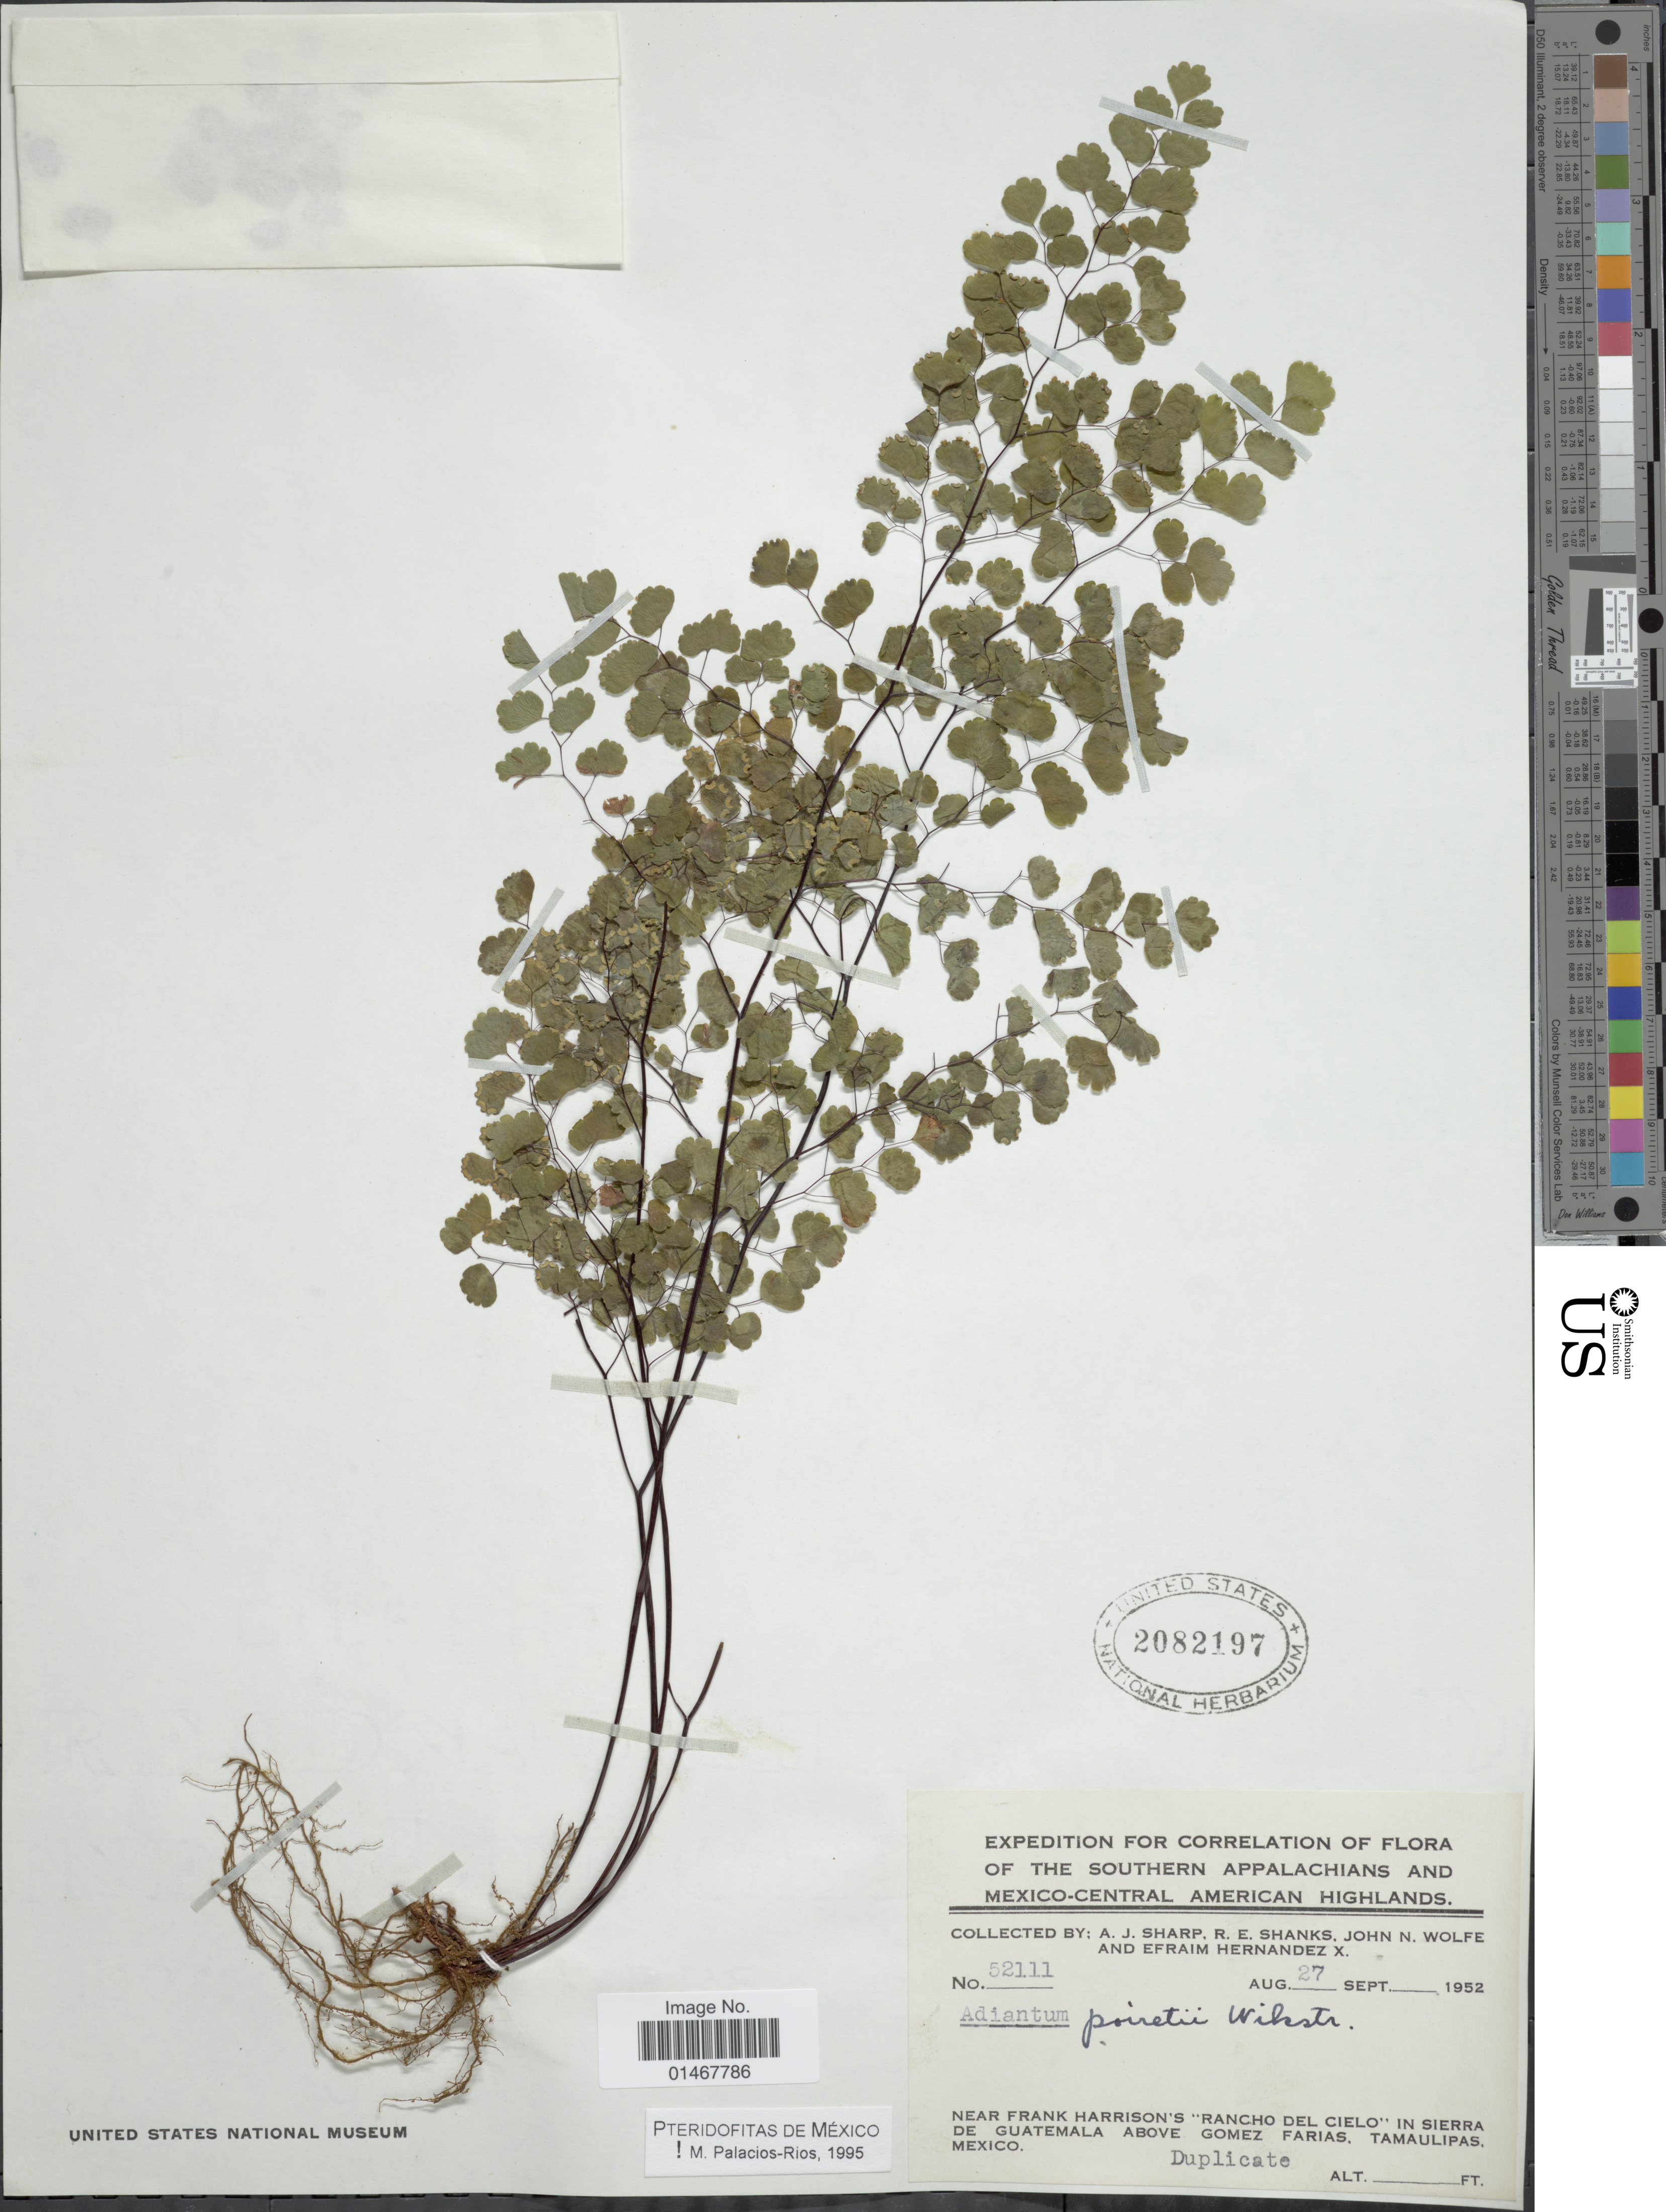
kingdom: Plantae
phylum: Tracheophyta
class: Polypodiopsida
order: Polypodiales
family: Pteridaceae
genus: Adiantum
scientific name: Adiantum poiretii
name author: Wikstr.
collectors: A. J. Sharp, R. Shanks, J. Wolfe & E. Hernandez X.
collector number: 52111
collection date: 1952-09-27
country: Mexico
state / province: Tamaulipas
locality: Near Frank Harrison's 'Rancho del Cielo' in Sierra de Guatemala above Gomez Farias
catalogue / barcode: US 2082197